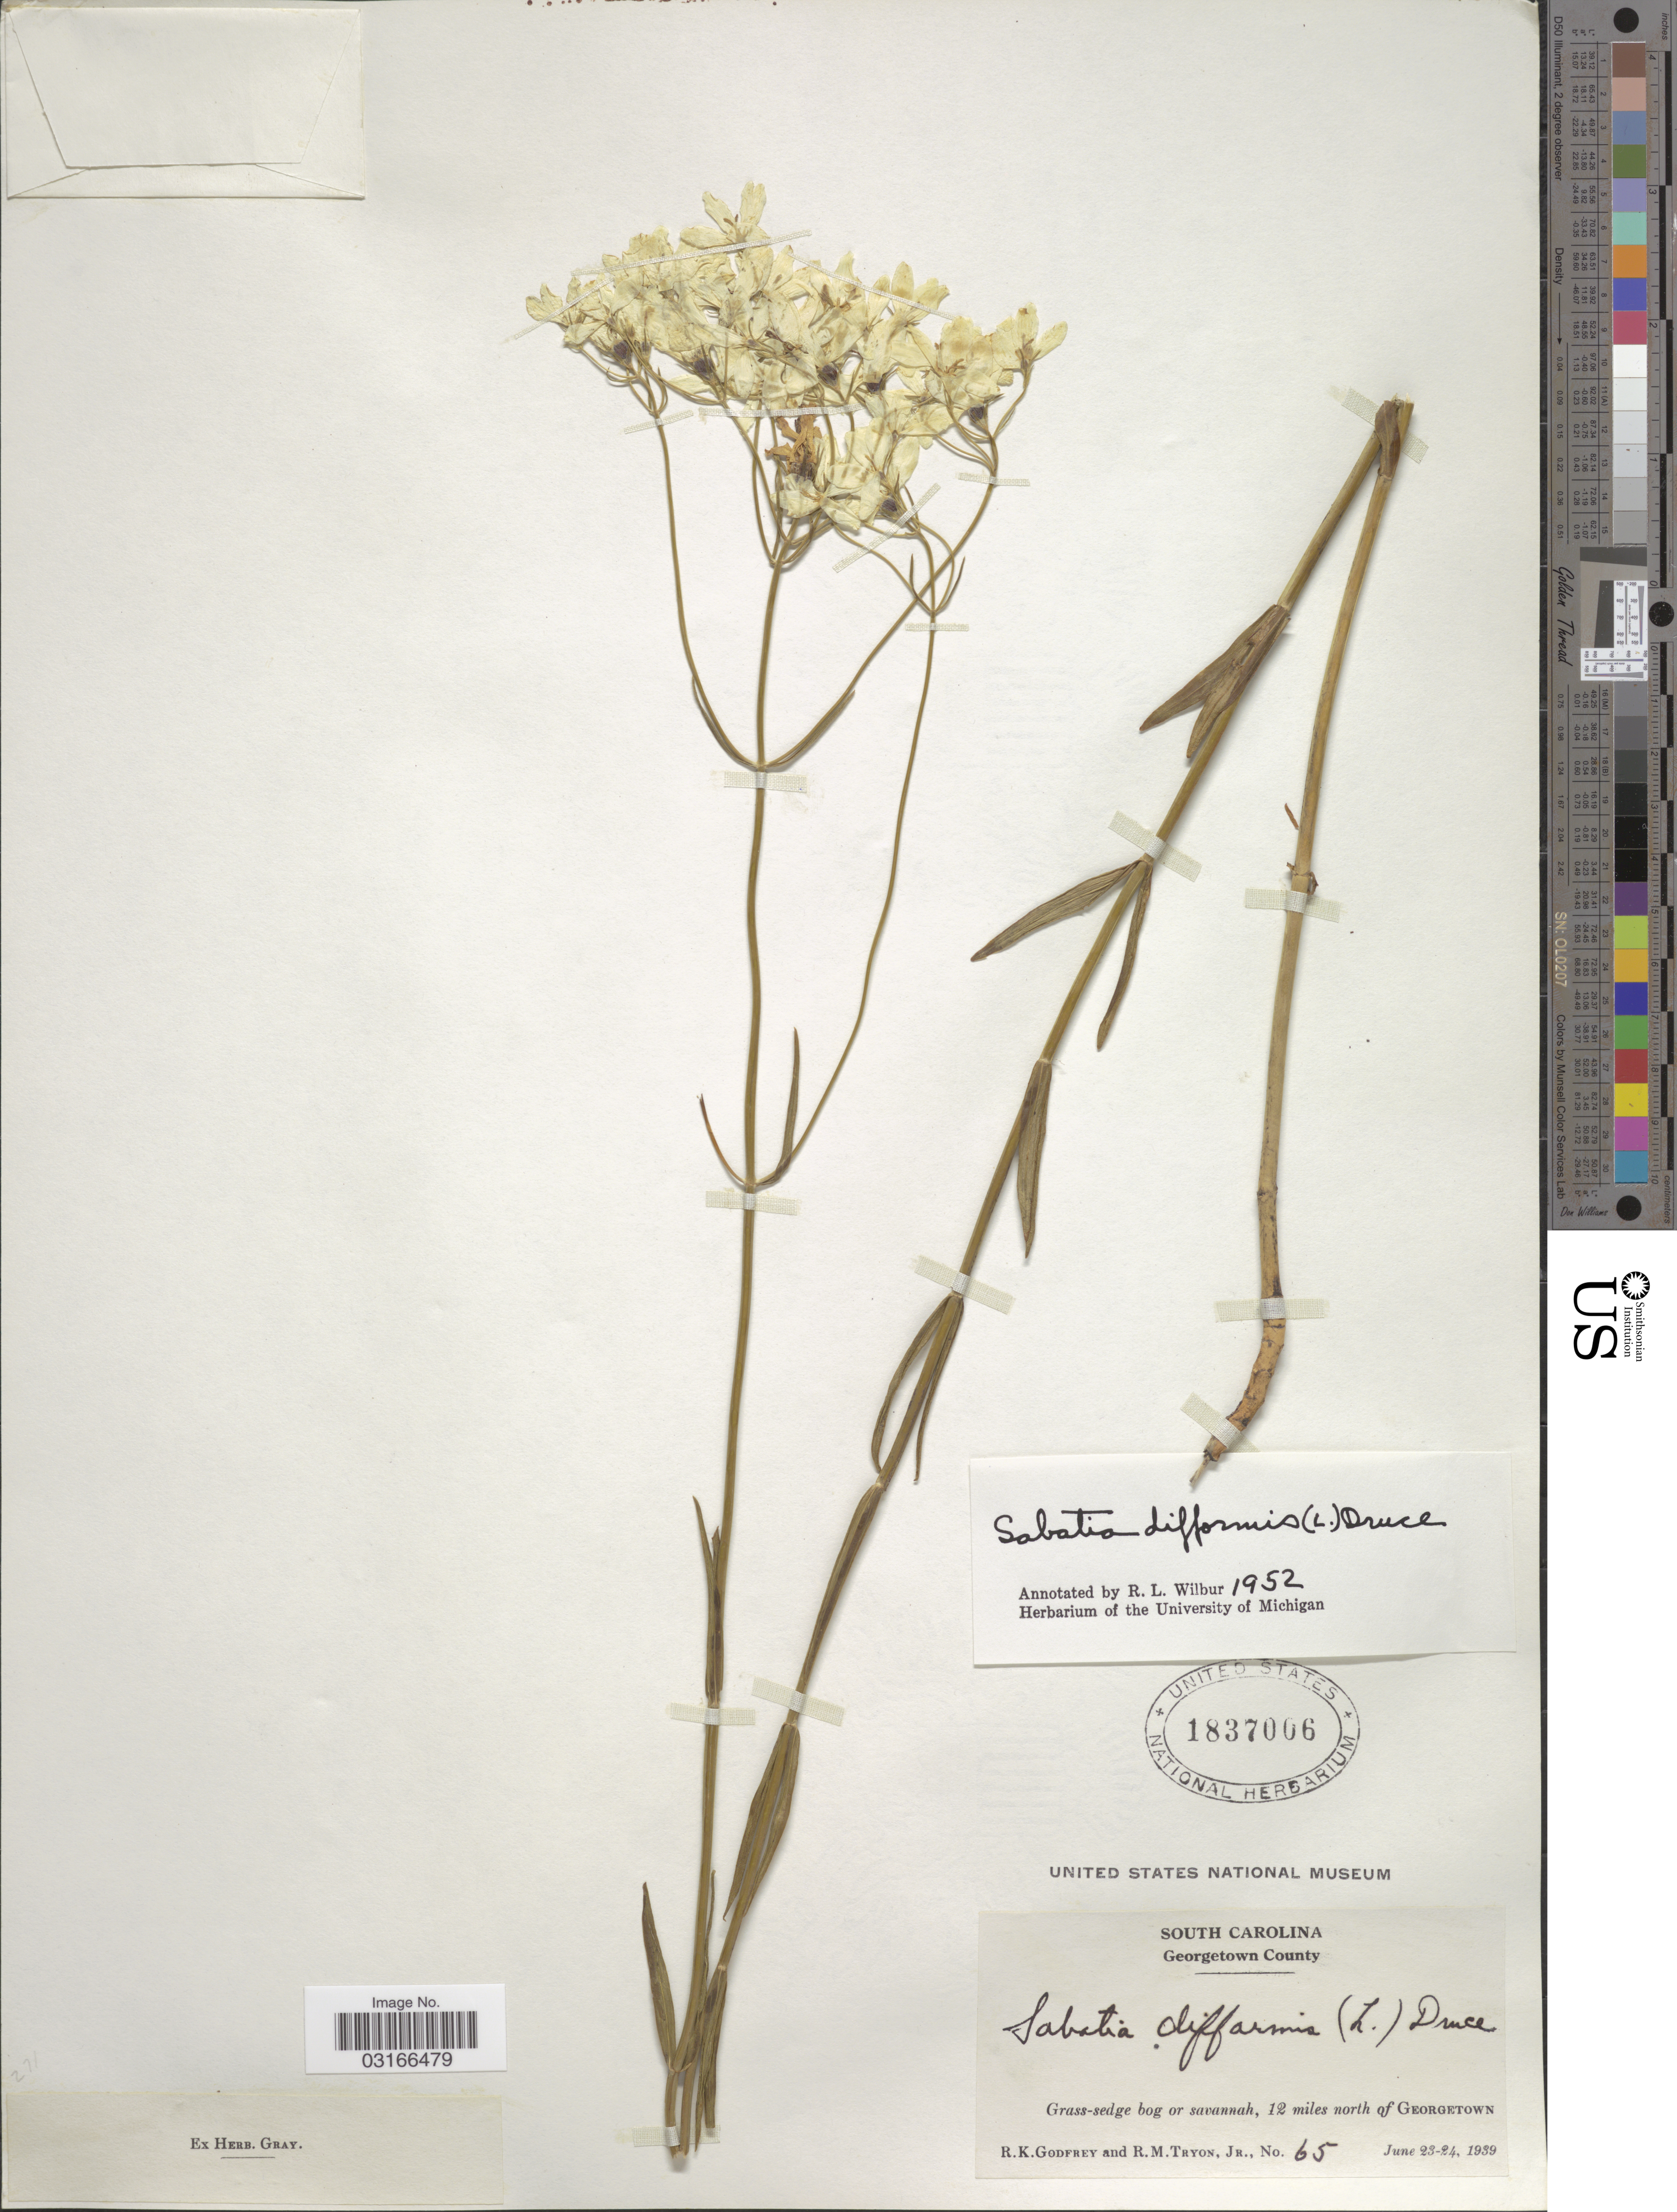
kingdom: Plantae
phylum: Tracheophyta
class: Magnoliopsida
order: Gentianales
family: Gentianaceae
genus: Sabatia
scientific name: Sabatia difformis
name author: (L.) Druce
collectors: R. K. Godfrey & R. Tryon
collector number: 65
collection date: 1939-06-23/1939-06-24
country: United States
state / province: South Carolina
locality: Georgetown County, Grass-sedge bog or savannah, 12 north of Georgetown.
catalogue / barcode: US 1837006